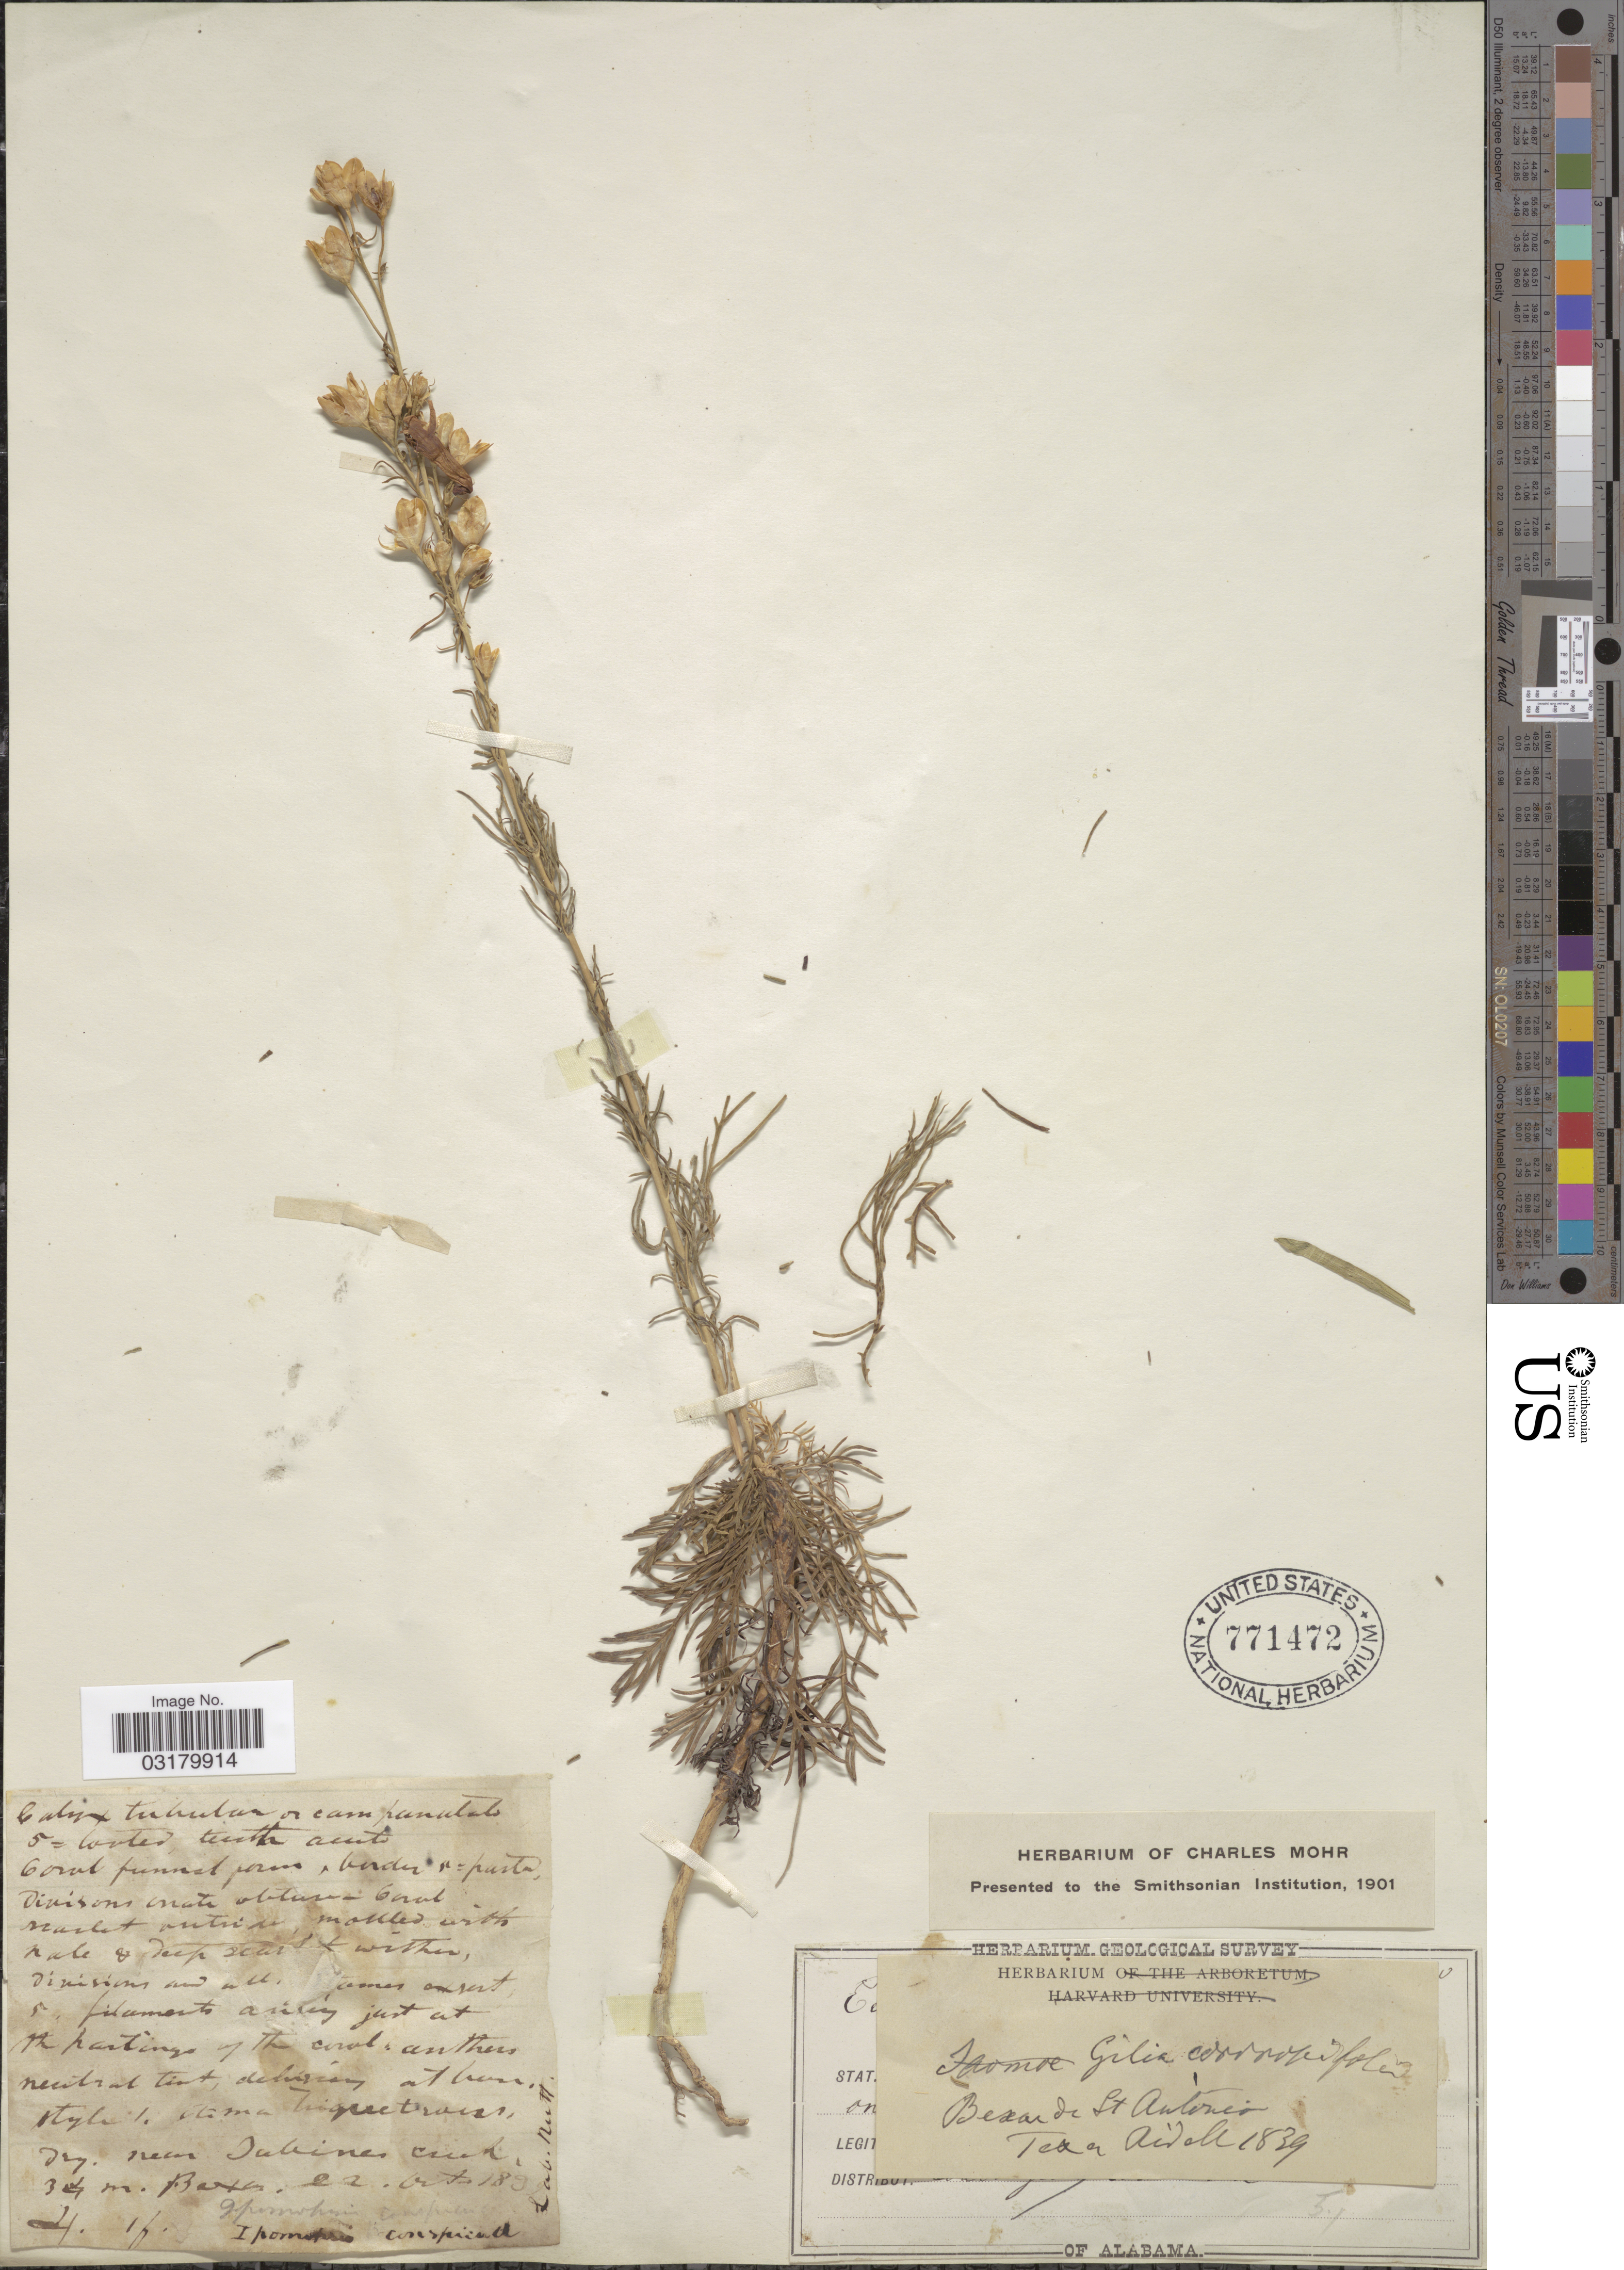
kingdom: Plantae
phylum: Tracheophyta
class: Magnoliopsida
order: Ericales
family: Polemoniaceae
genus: Ipomopsis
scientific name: Ipomopsis rubra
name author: (L.) Wherry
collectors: ex herb. Geological Survey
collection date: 1839-04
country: United States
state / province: Texas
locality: Bexar de St Antonio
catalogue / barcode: US 771472